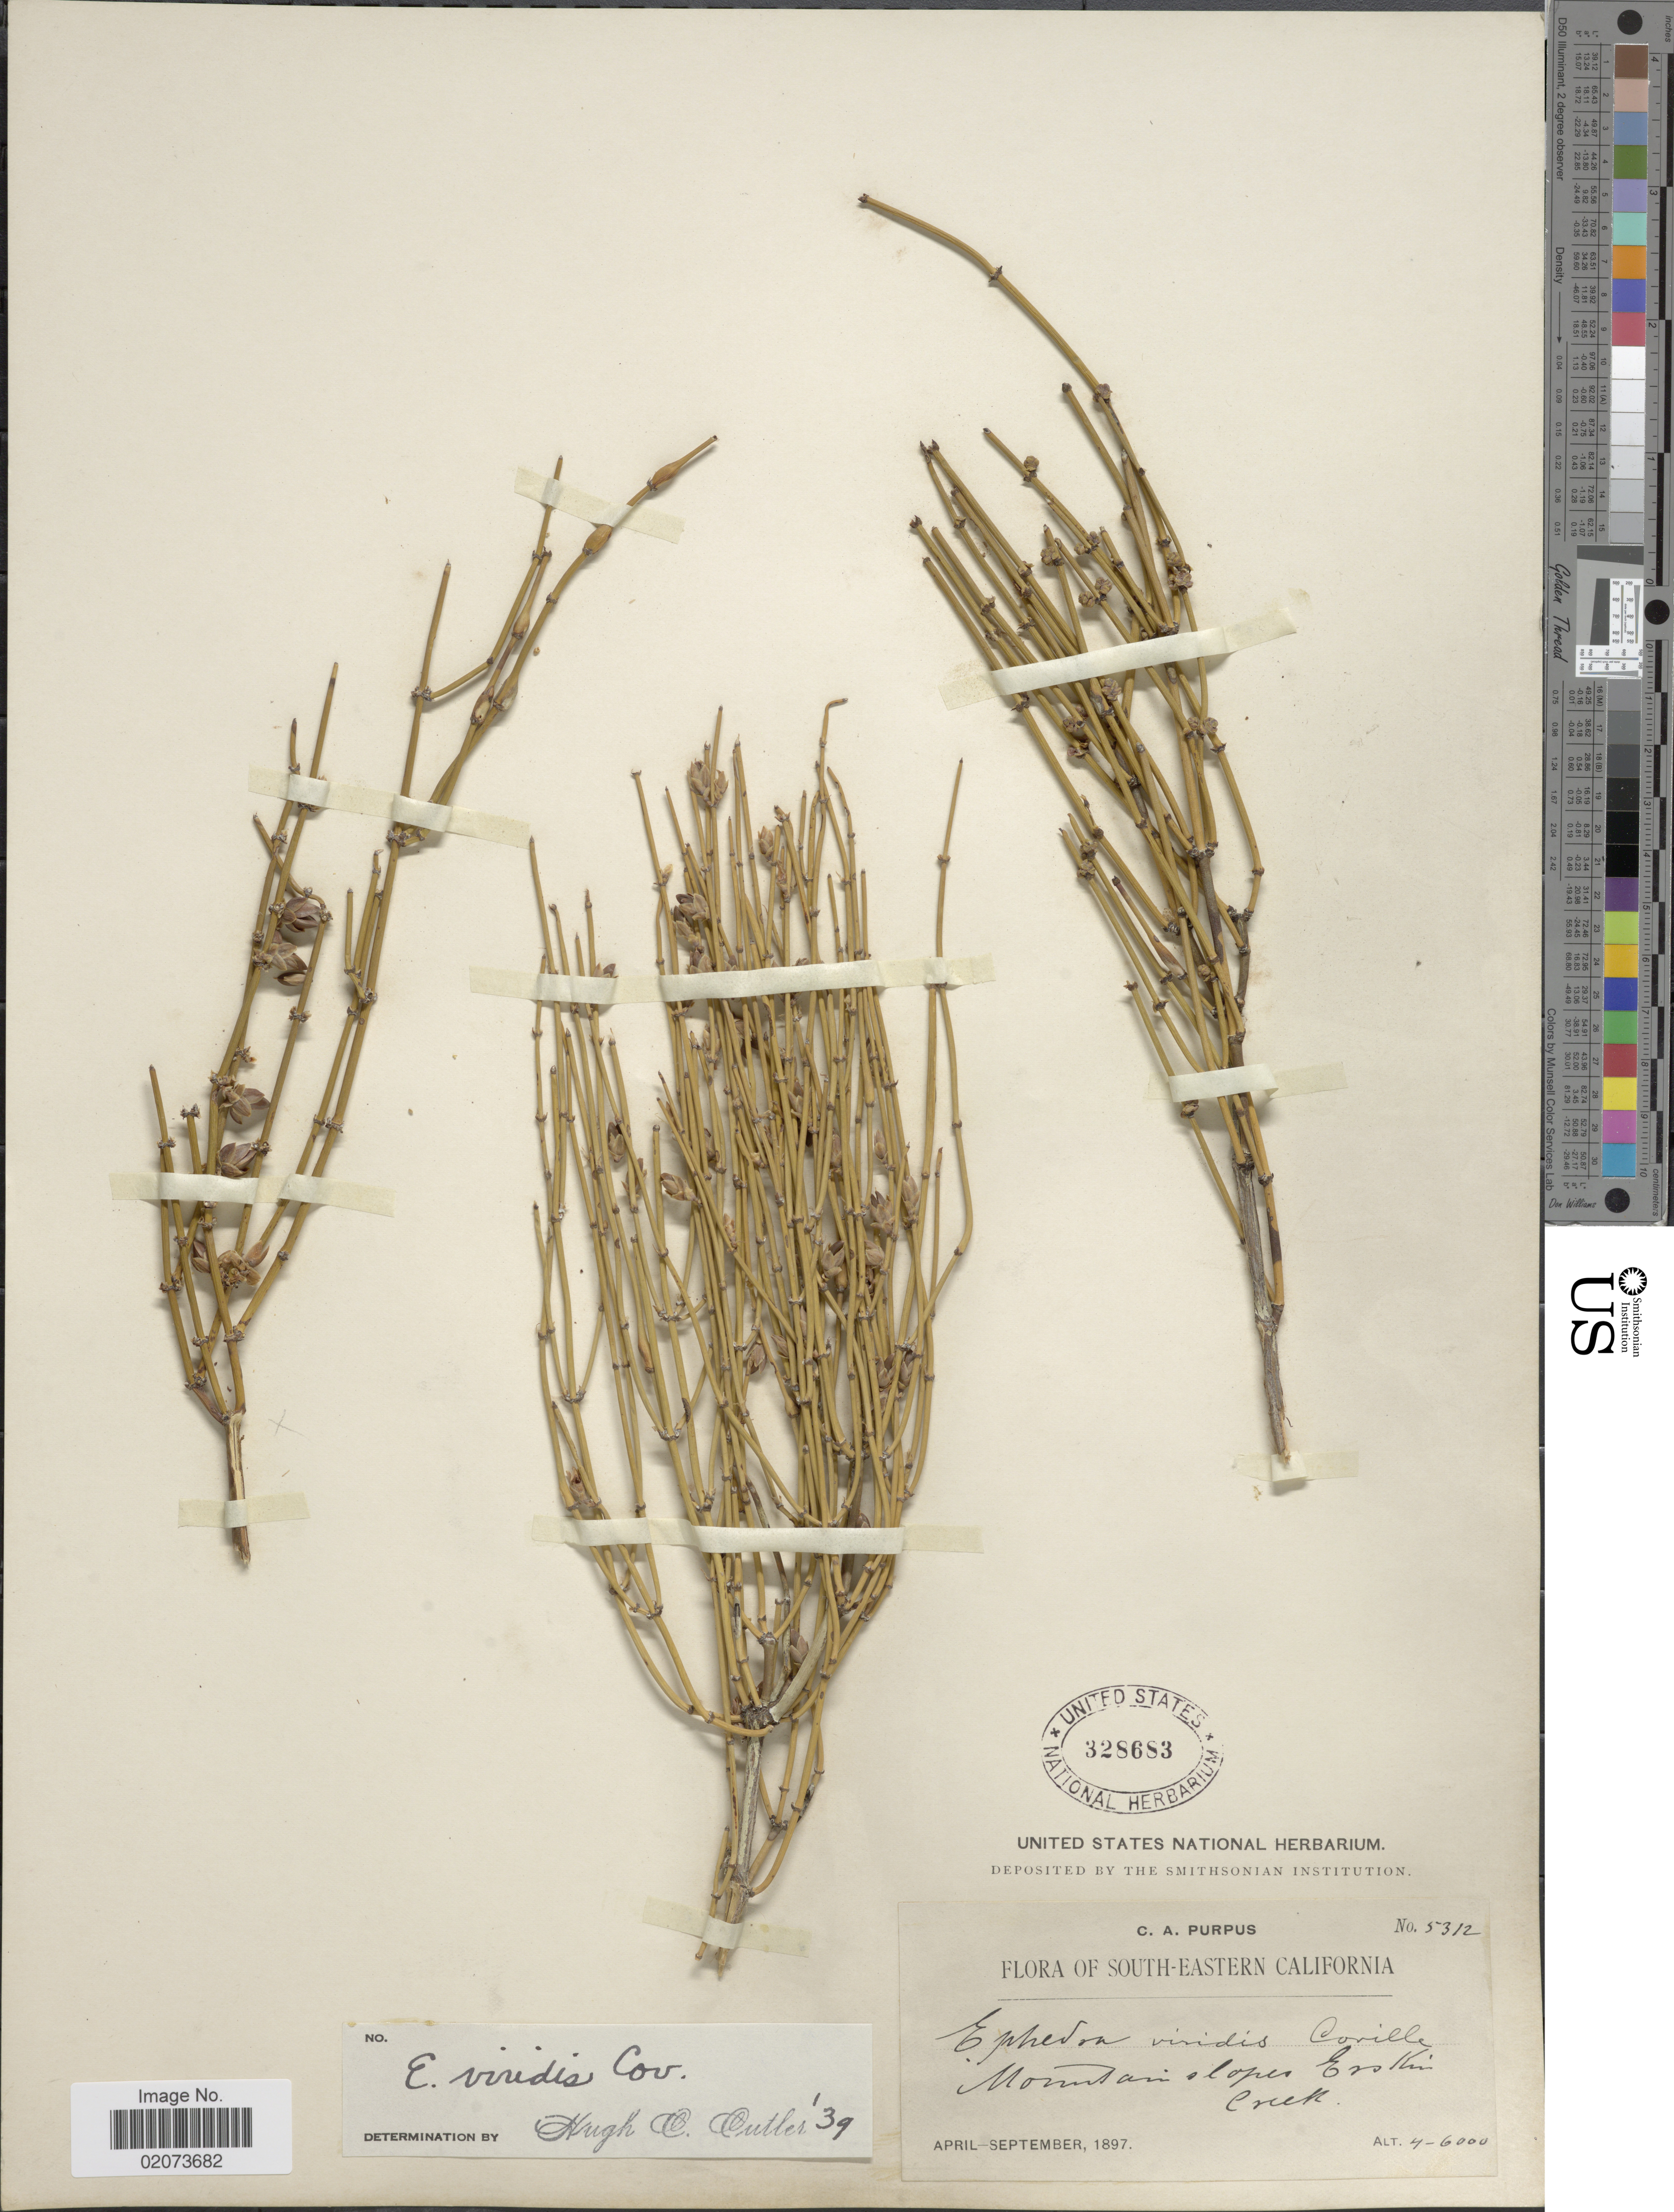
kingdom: Plantae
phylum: Tracheophyta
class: Gnetopsida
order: Ephedrales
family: Ephedraceae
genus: Ephedra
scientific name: Ephedra viridis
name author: Coville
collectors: C. A. Purpus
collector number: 5312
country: United States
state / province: California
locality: South-eastern California, Mountain slopes Erskine Creek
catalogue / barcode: US 328683